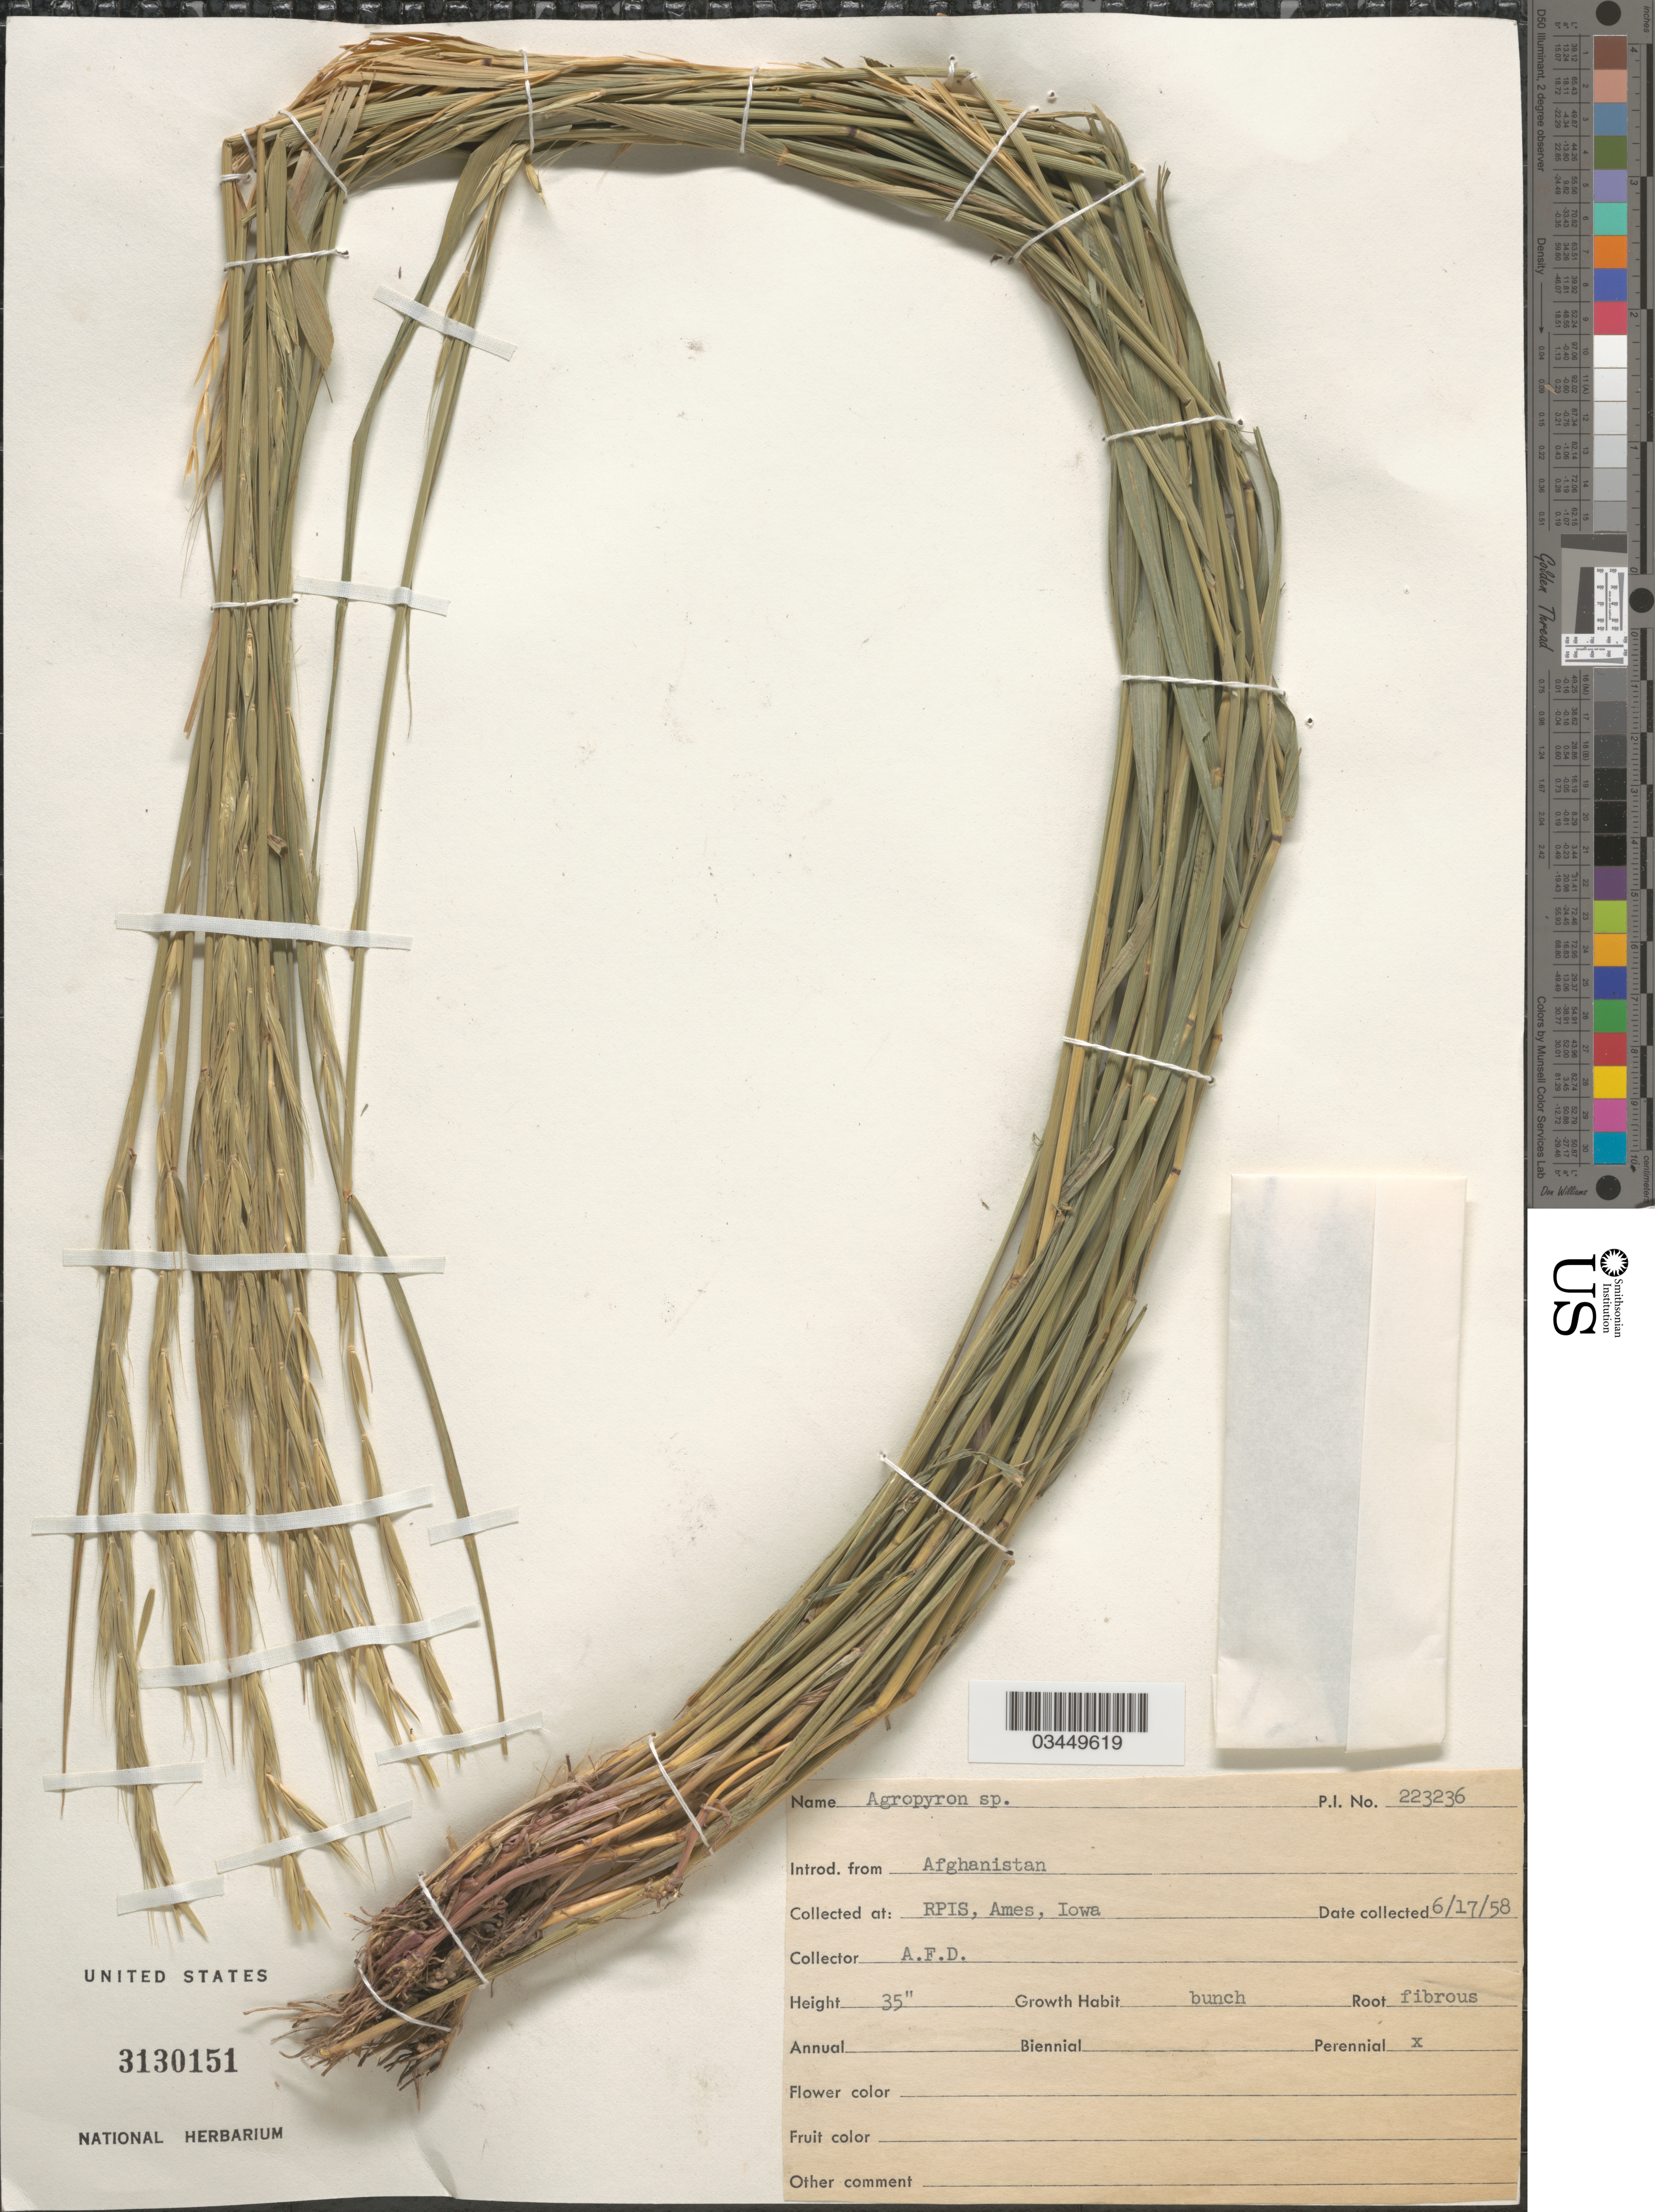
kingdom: Plantae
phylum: Tracheophyta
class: Liliopsida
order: Poales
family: Poaceae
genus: Elymus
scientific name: Elymus sp.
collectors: A. D.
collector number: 223236?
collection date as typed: Transcribed d/m/y: 17/6/58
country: United States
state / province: Iowa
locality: RPIS, Ames.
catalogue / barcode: US 3130151